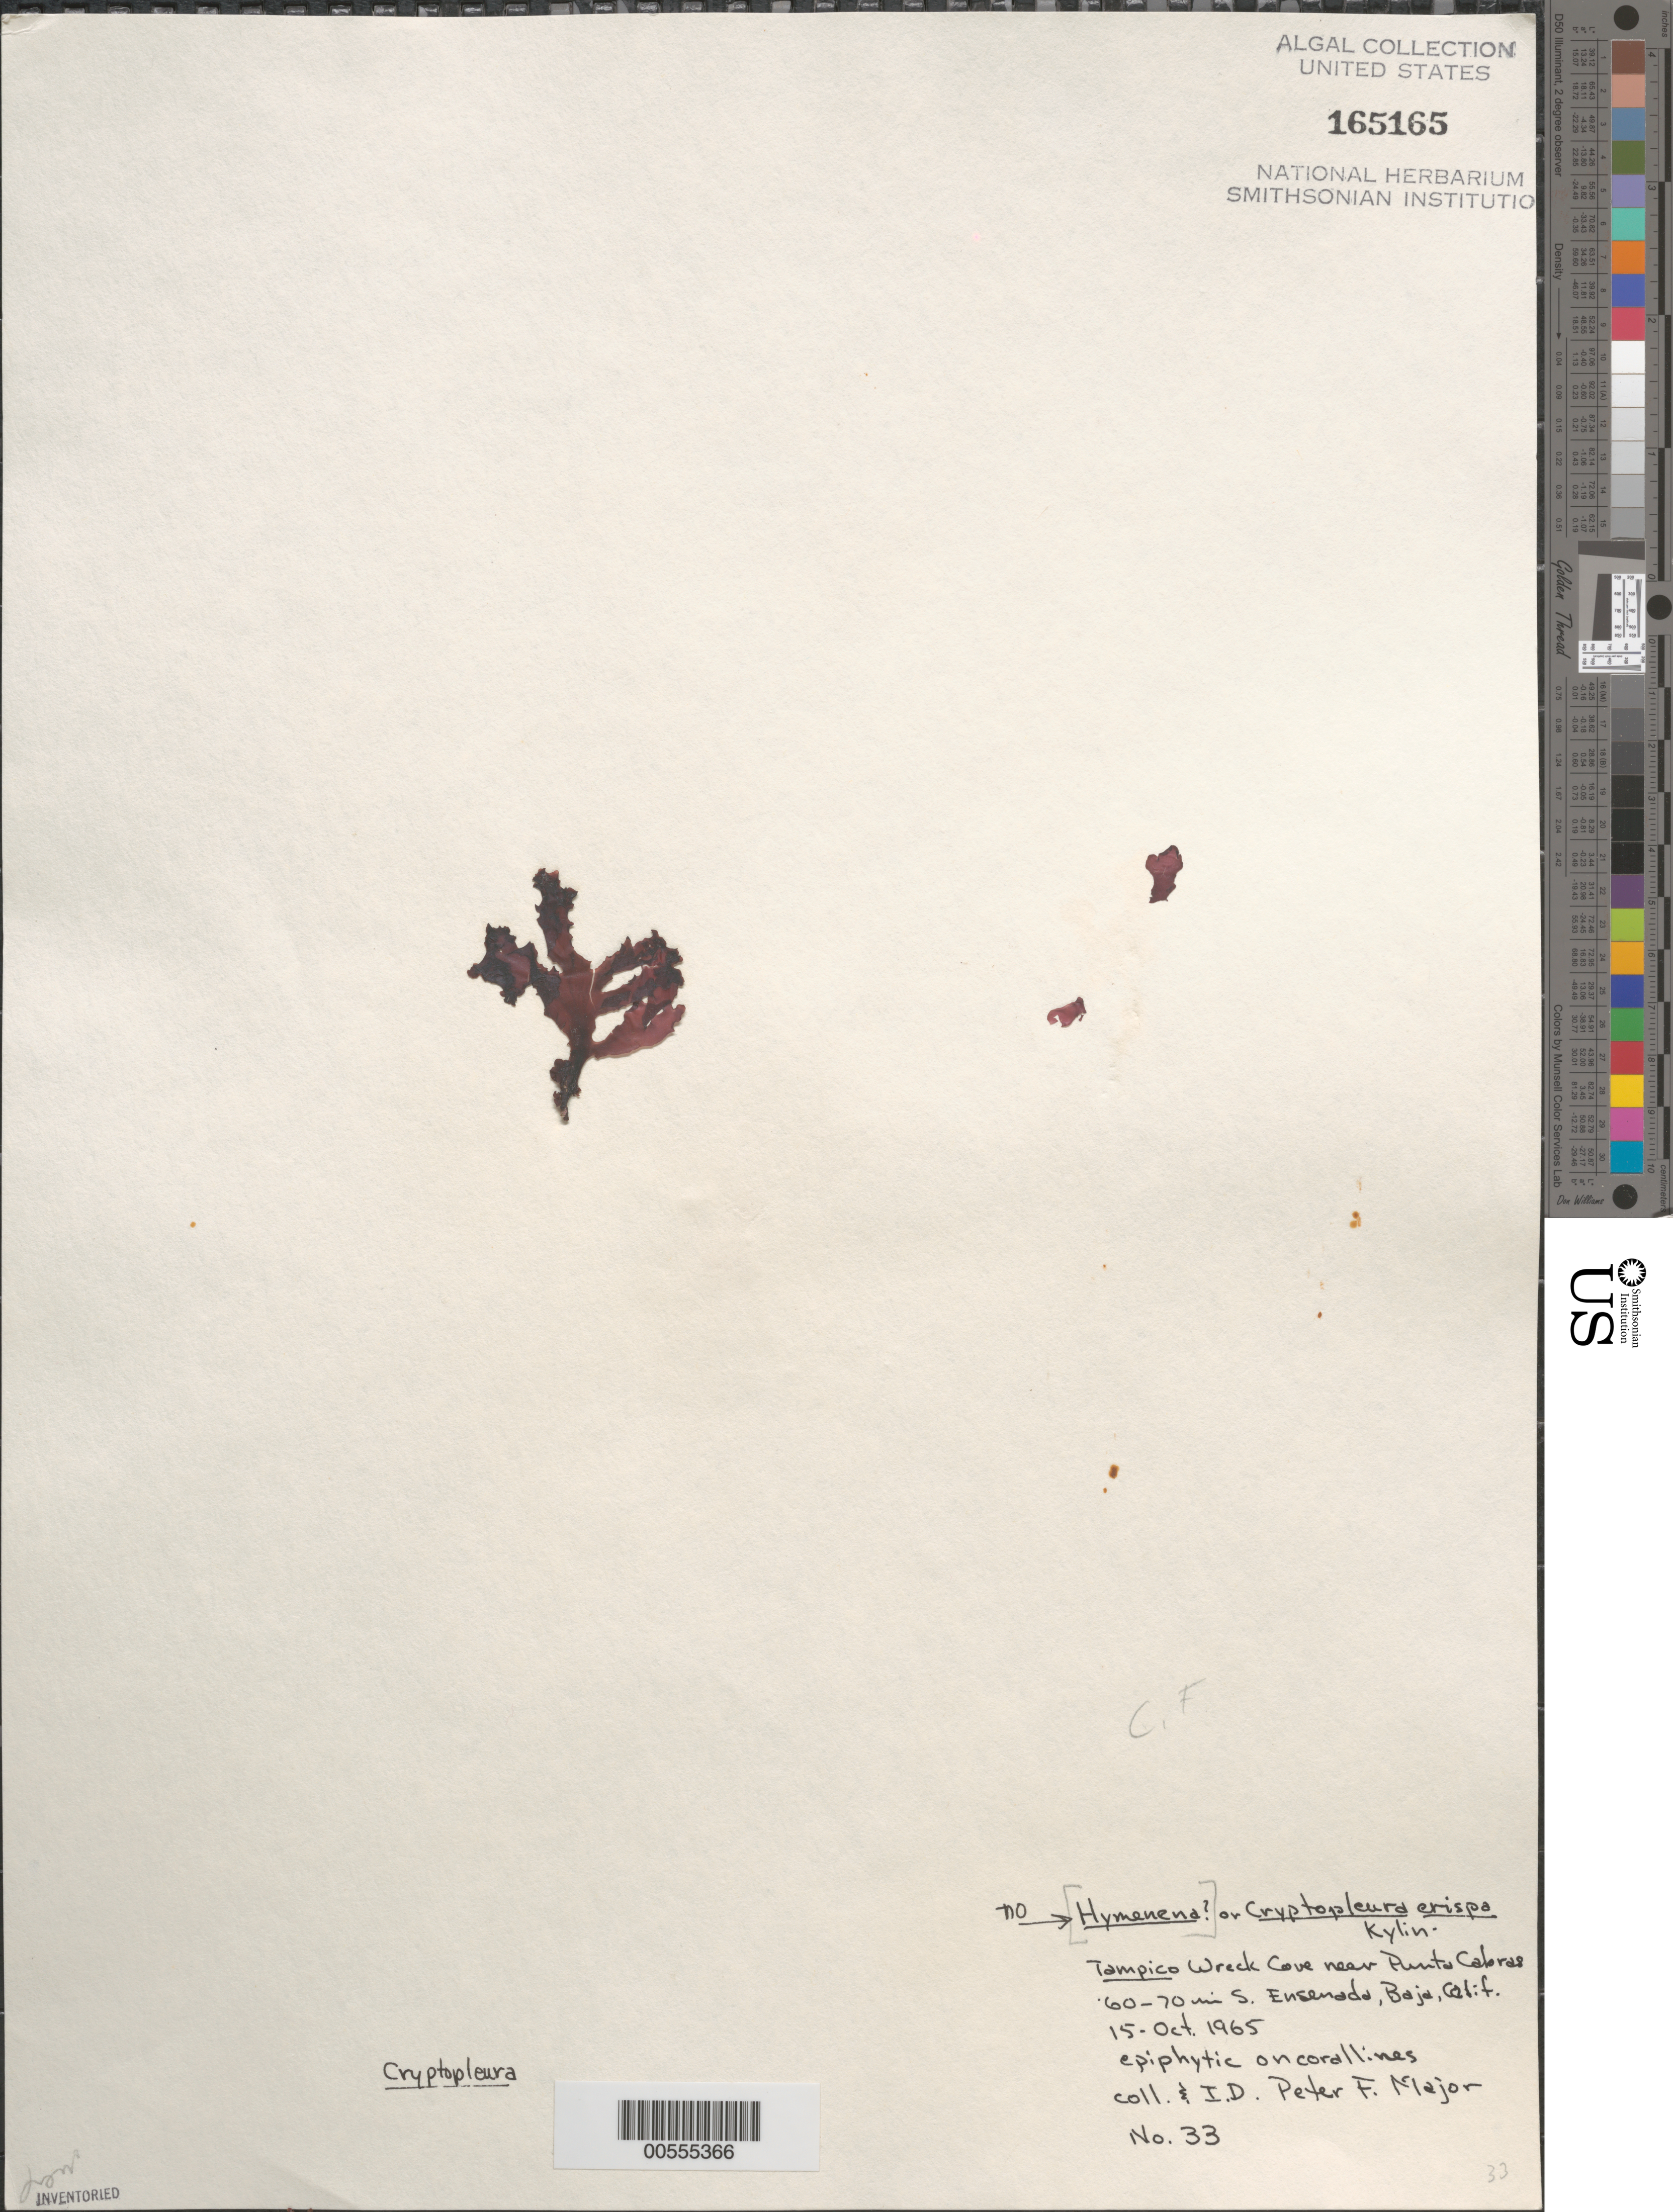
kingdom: Plantae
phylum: Rhodophyta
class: Florideophyceae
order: Ceramiales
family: Delesseriaceae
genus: Cryptopleura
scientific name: Cryptopleura crispa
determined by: Major, P. F.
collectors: P. Major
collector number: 33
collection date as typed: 15 Oct 1965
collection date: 1965-10-15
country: Mexico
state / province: Baja California Norte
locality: Tampico Wreck Cove, near Punta Cabras, 60-70 miles south of Ensenada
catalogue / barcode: US 165165